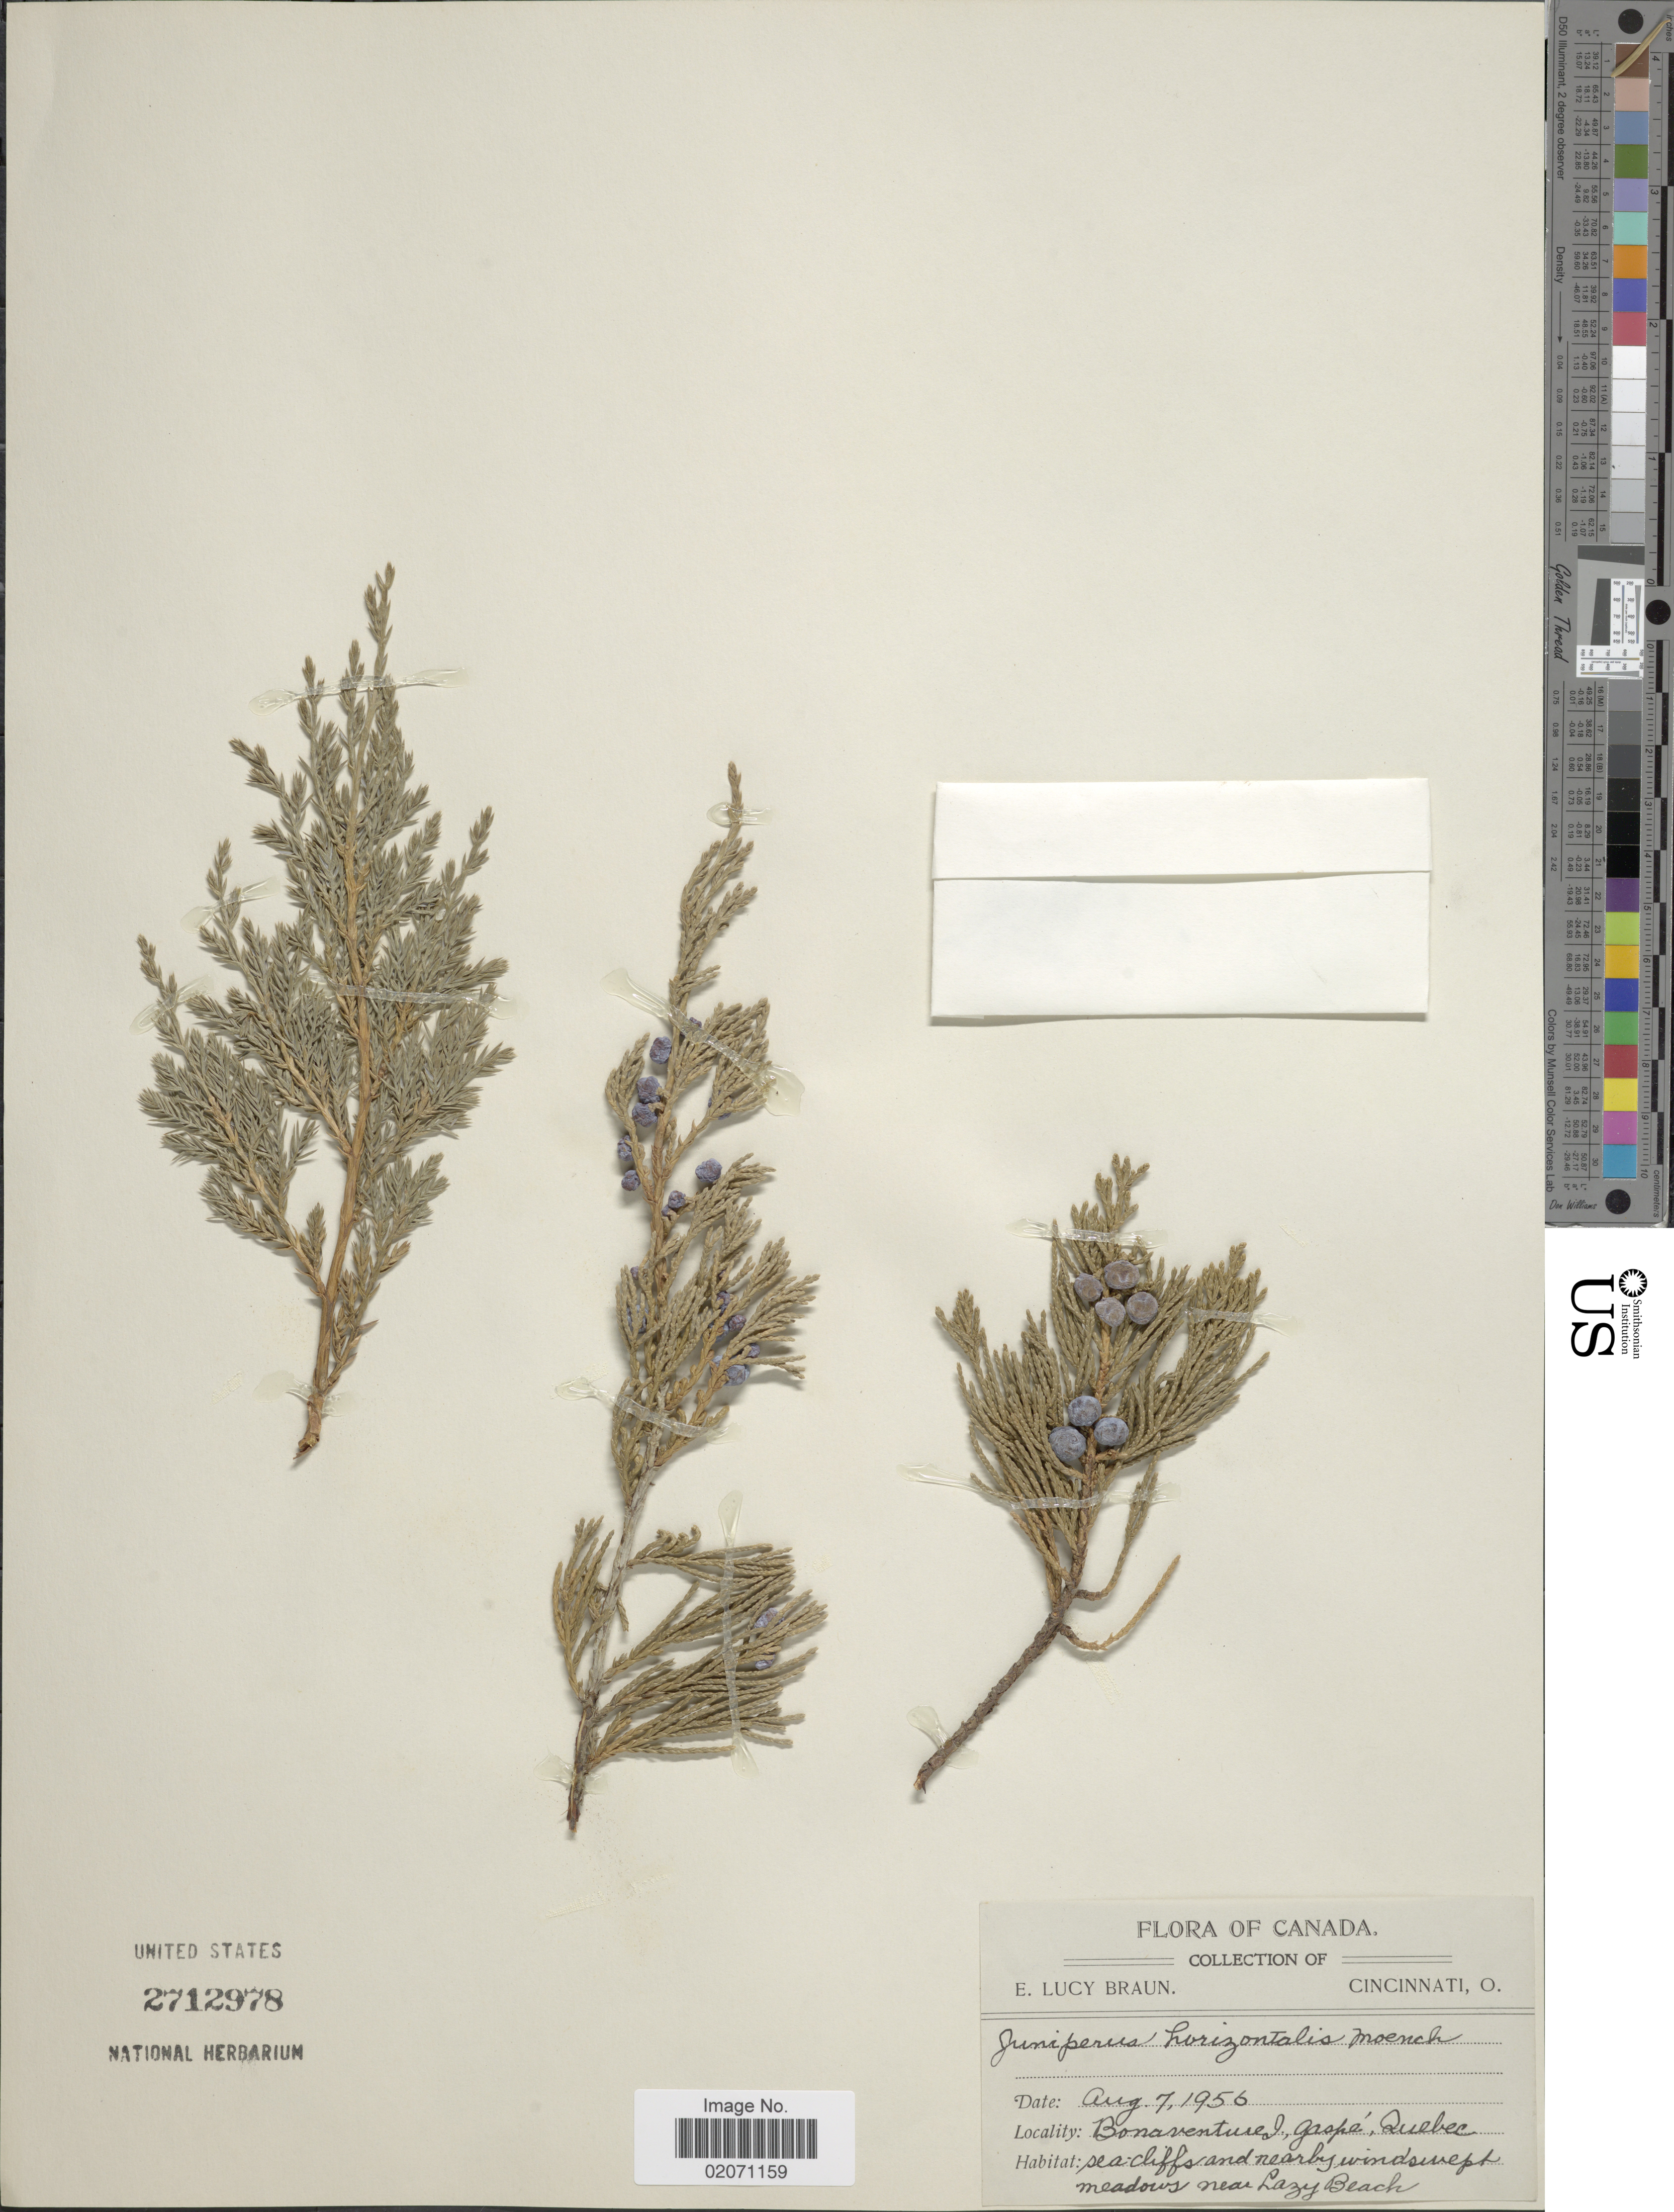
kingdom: Plantae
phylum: Tracheophyta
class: Pinopsida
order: Pinales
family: Cupressaceae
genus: Juniperus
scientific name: Juniperus horizontalis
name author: Moench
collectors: E. L. Braun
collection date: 1956-08-07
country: Canada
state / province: Quebec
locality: Bonaventure, I. Gaspe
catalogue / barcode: US 2712978